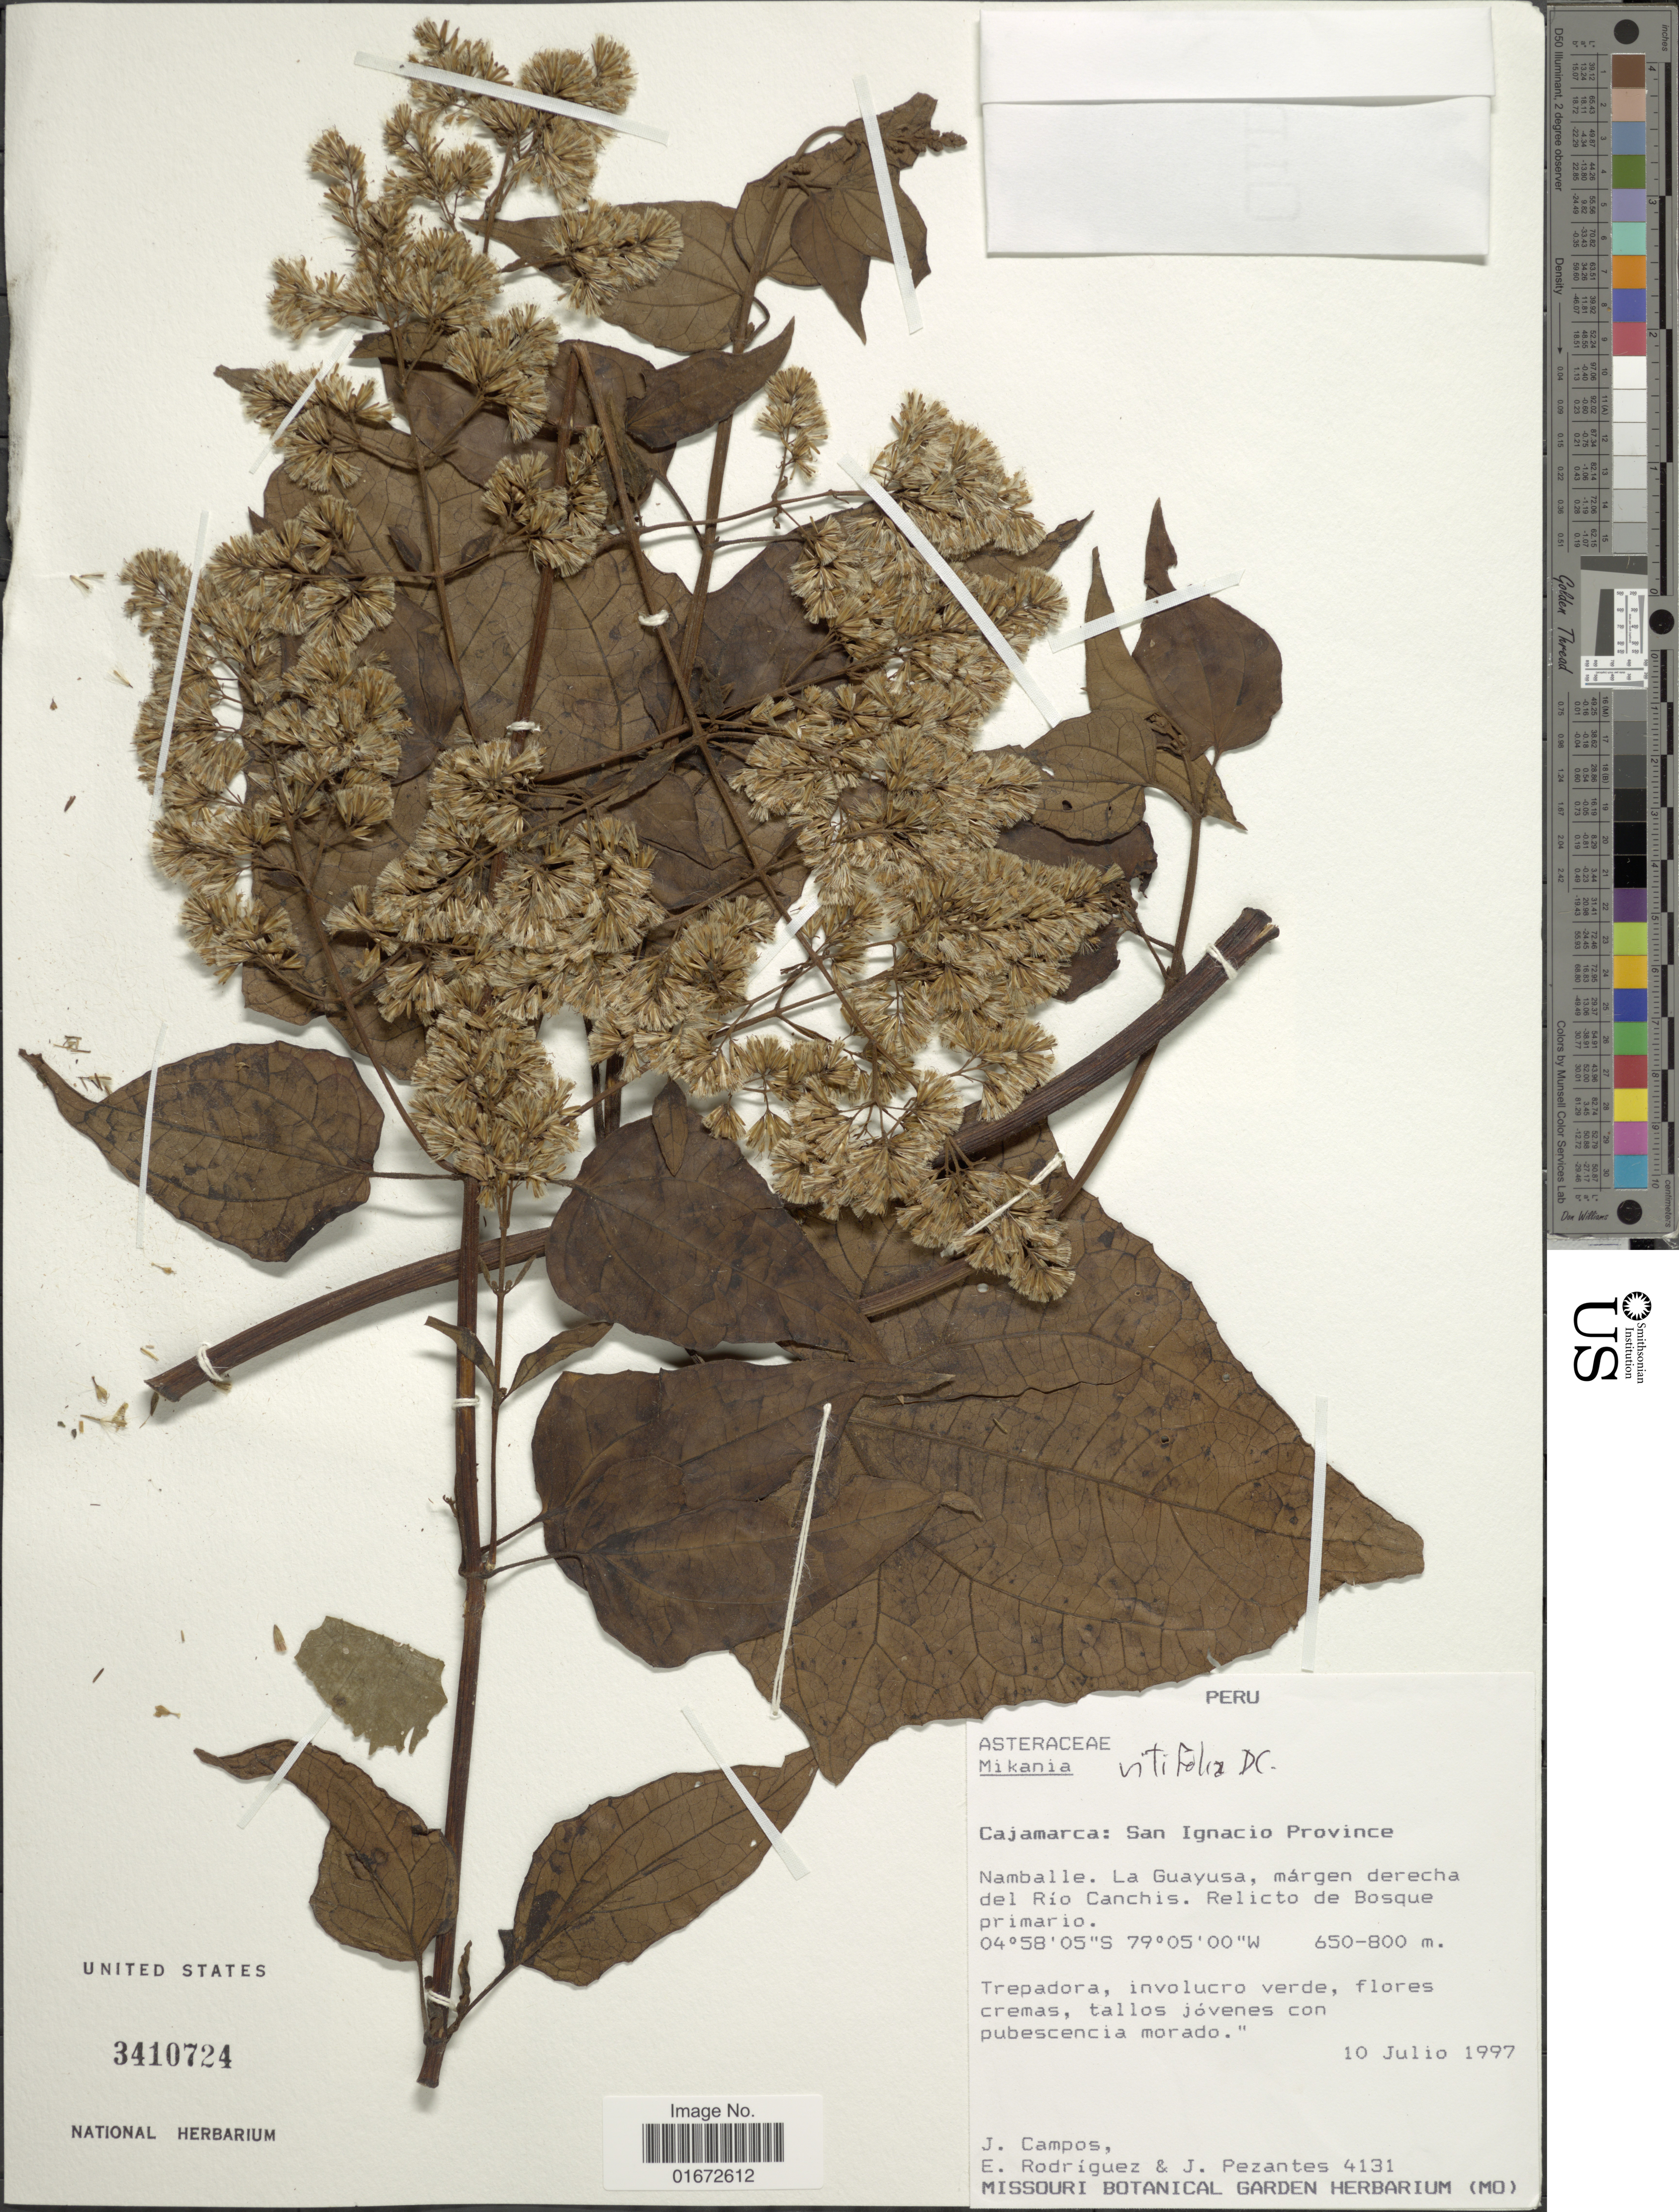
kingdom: Plantae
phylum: Tracheophyta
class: Magnoliopsida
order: Asterales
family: Asteraceae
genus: Mikania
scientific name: Mikania vitifolia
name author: DC.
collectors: J. Campos, E. Rodriguez & J. Pezantes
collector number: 4131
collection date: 1997-07-10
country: Peru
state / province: Cajamarca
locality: Cajamarca: San Ignacio Province. Namballe. La Guayusa, márgen derecha del Río Canchis. Relicto de Bosque primario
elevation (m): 650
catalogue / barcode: US 3410724